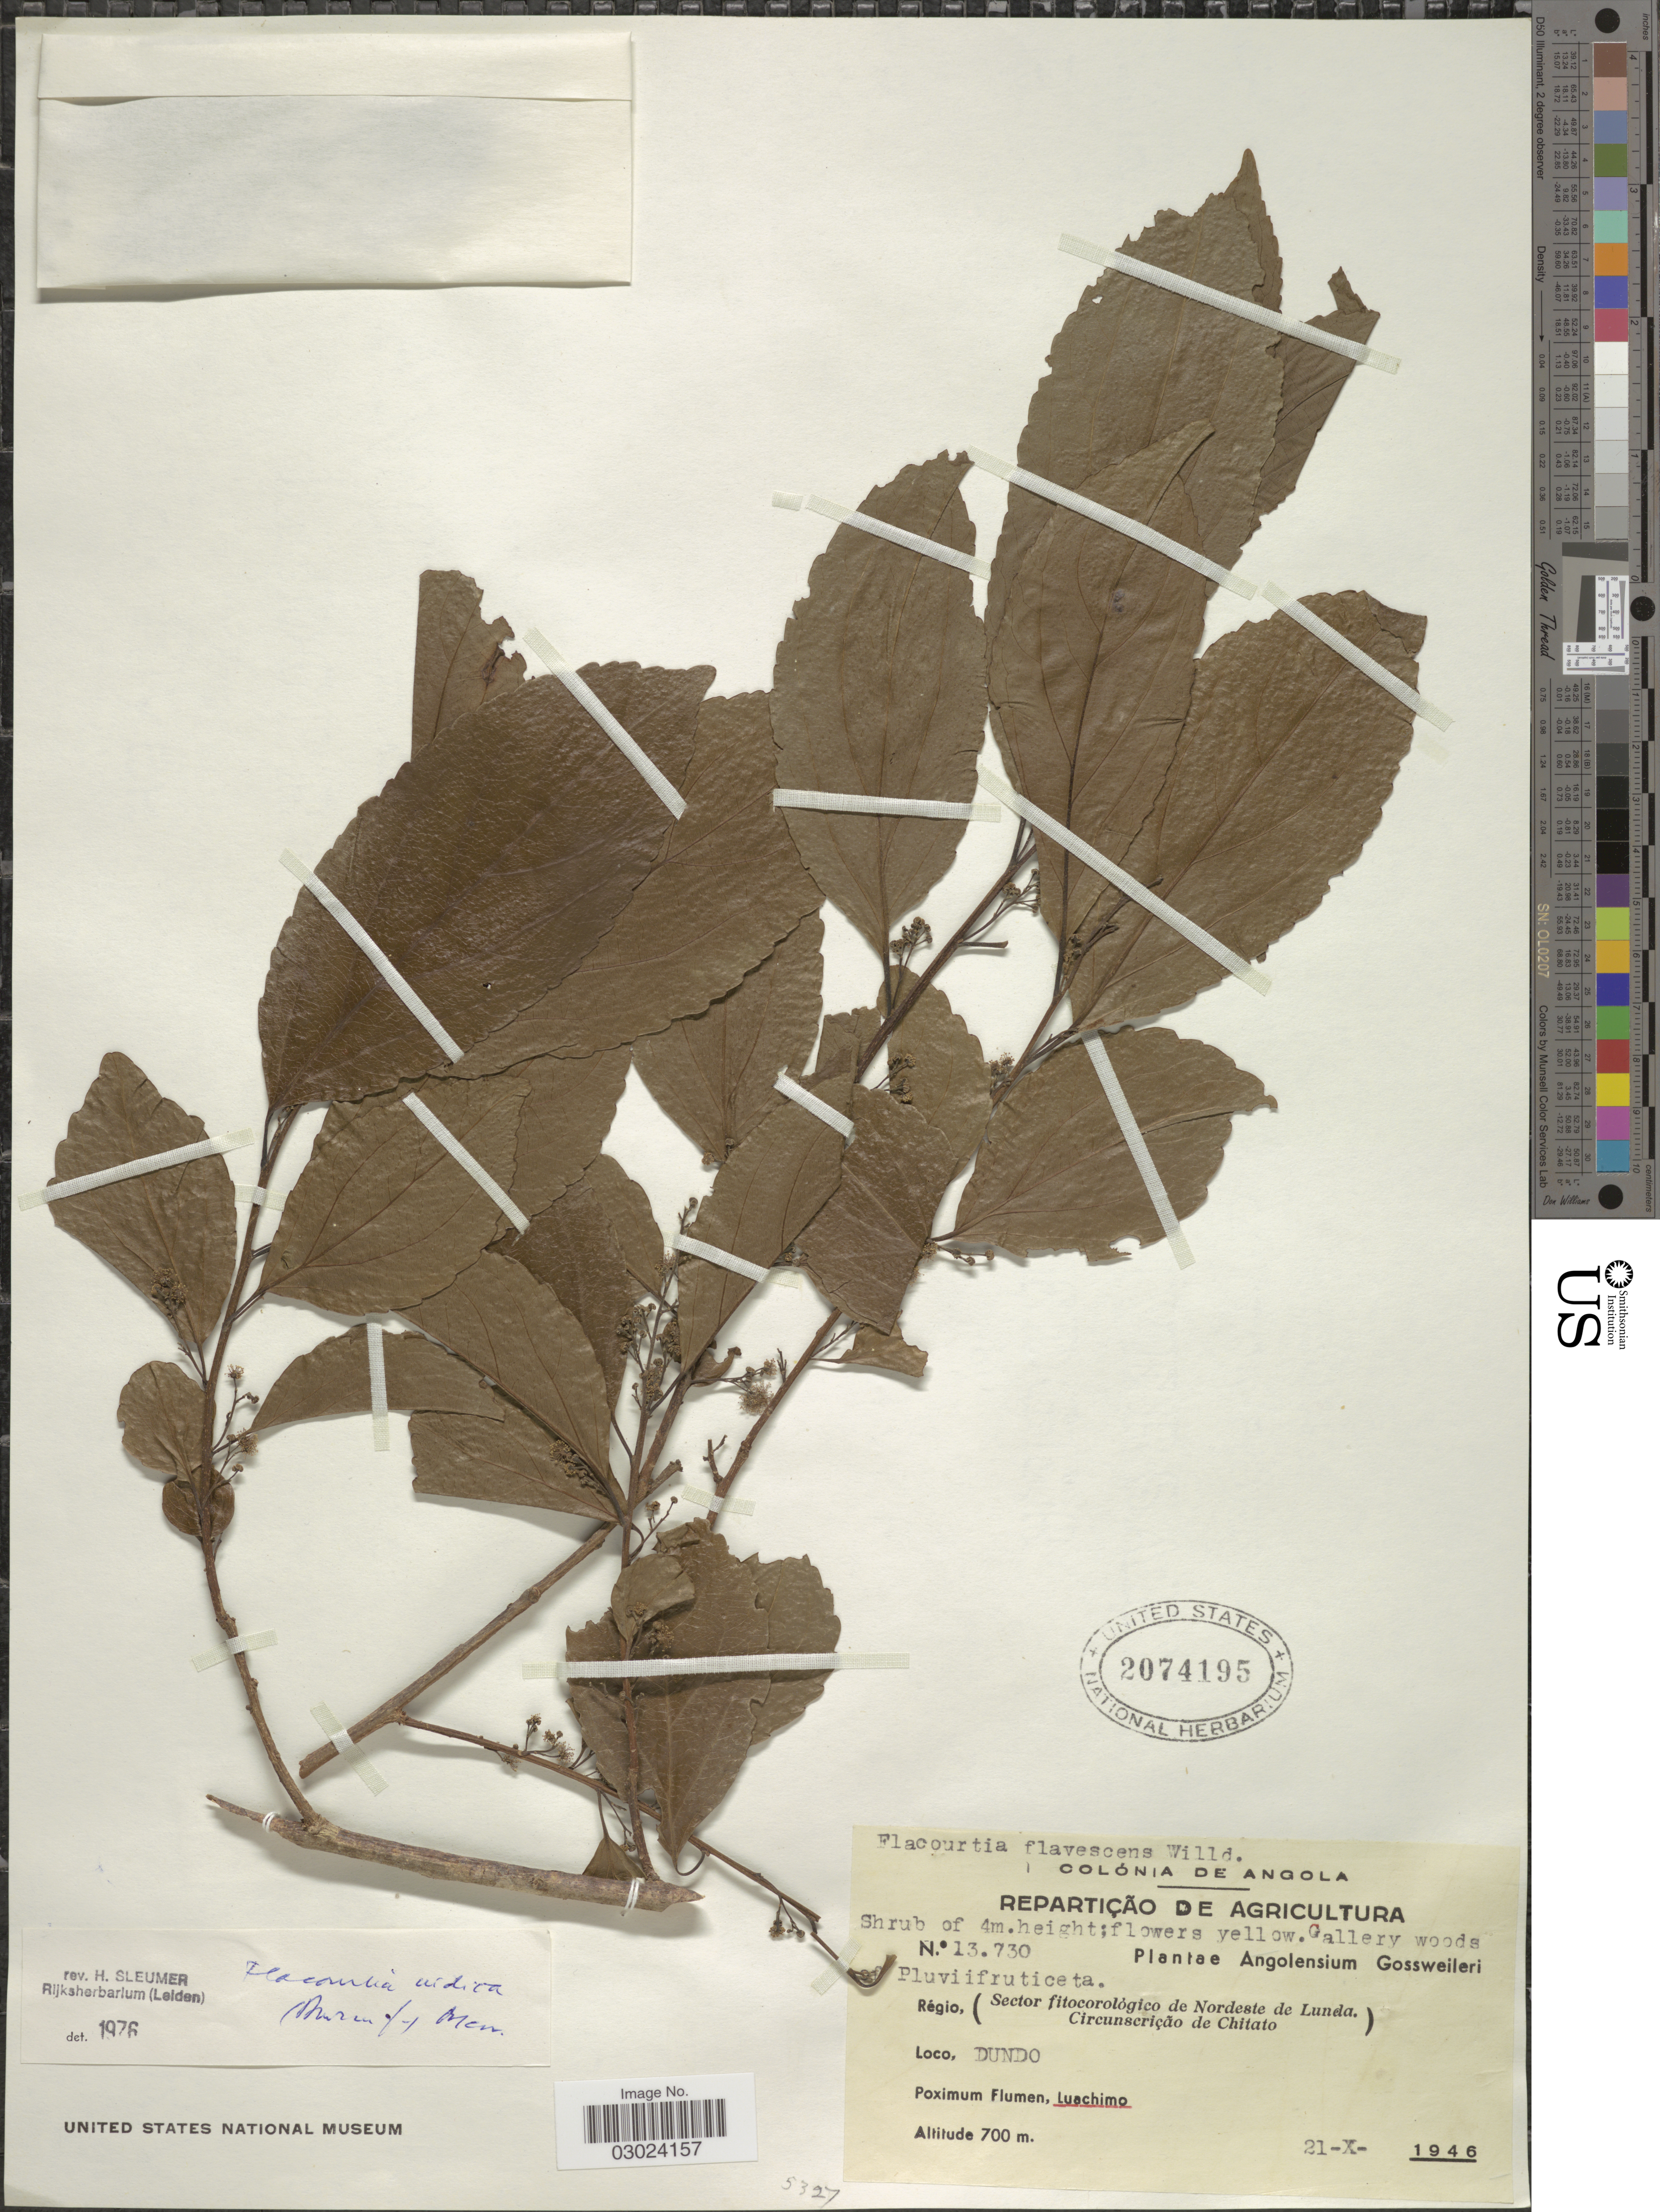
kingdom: Plantae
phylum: Tracheophyta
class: Magnoliopsida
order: Malpighiales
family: Salicaceae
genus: Flacourtia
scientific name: Flacourtia indica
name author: (Burm. f.) Merr.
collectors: -. Gossweiler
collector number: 13730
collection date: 1946-10-21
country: Angola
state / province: Lunda Norte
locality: Angolesium. Régio, (Sector fitocorológico de Nordeste de Lunda. Circunscrição de Chitao.). Dundo. Poximum Flumen, Luachimo.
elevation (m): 700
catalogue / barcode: US 2074195